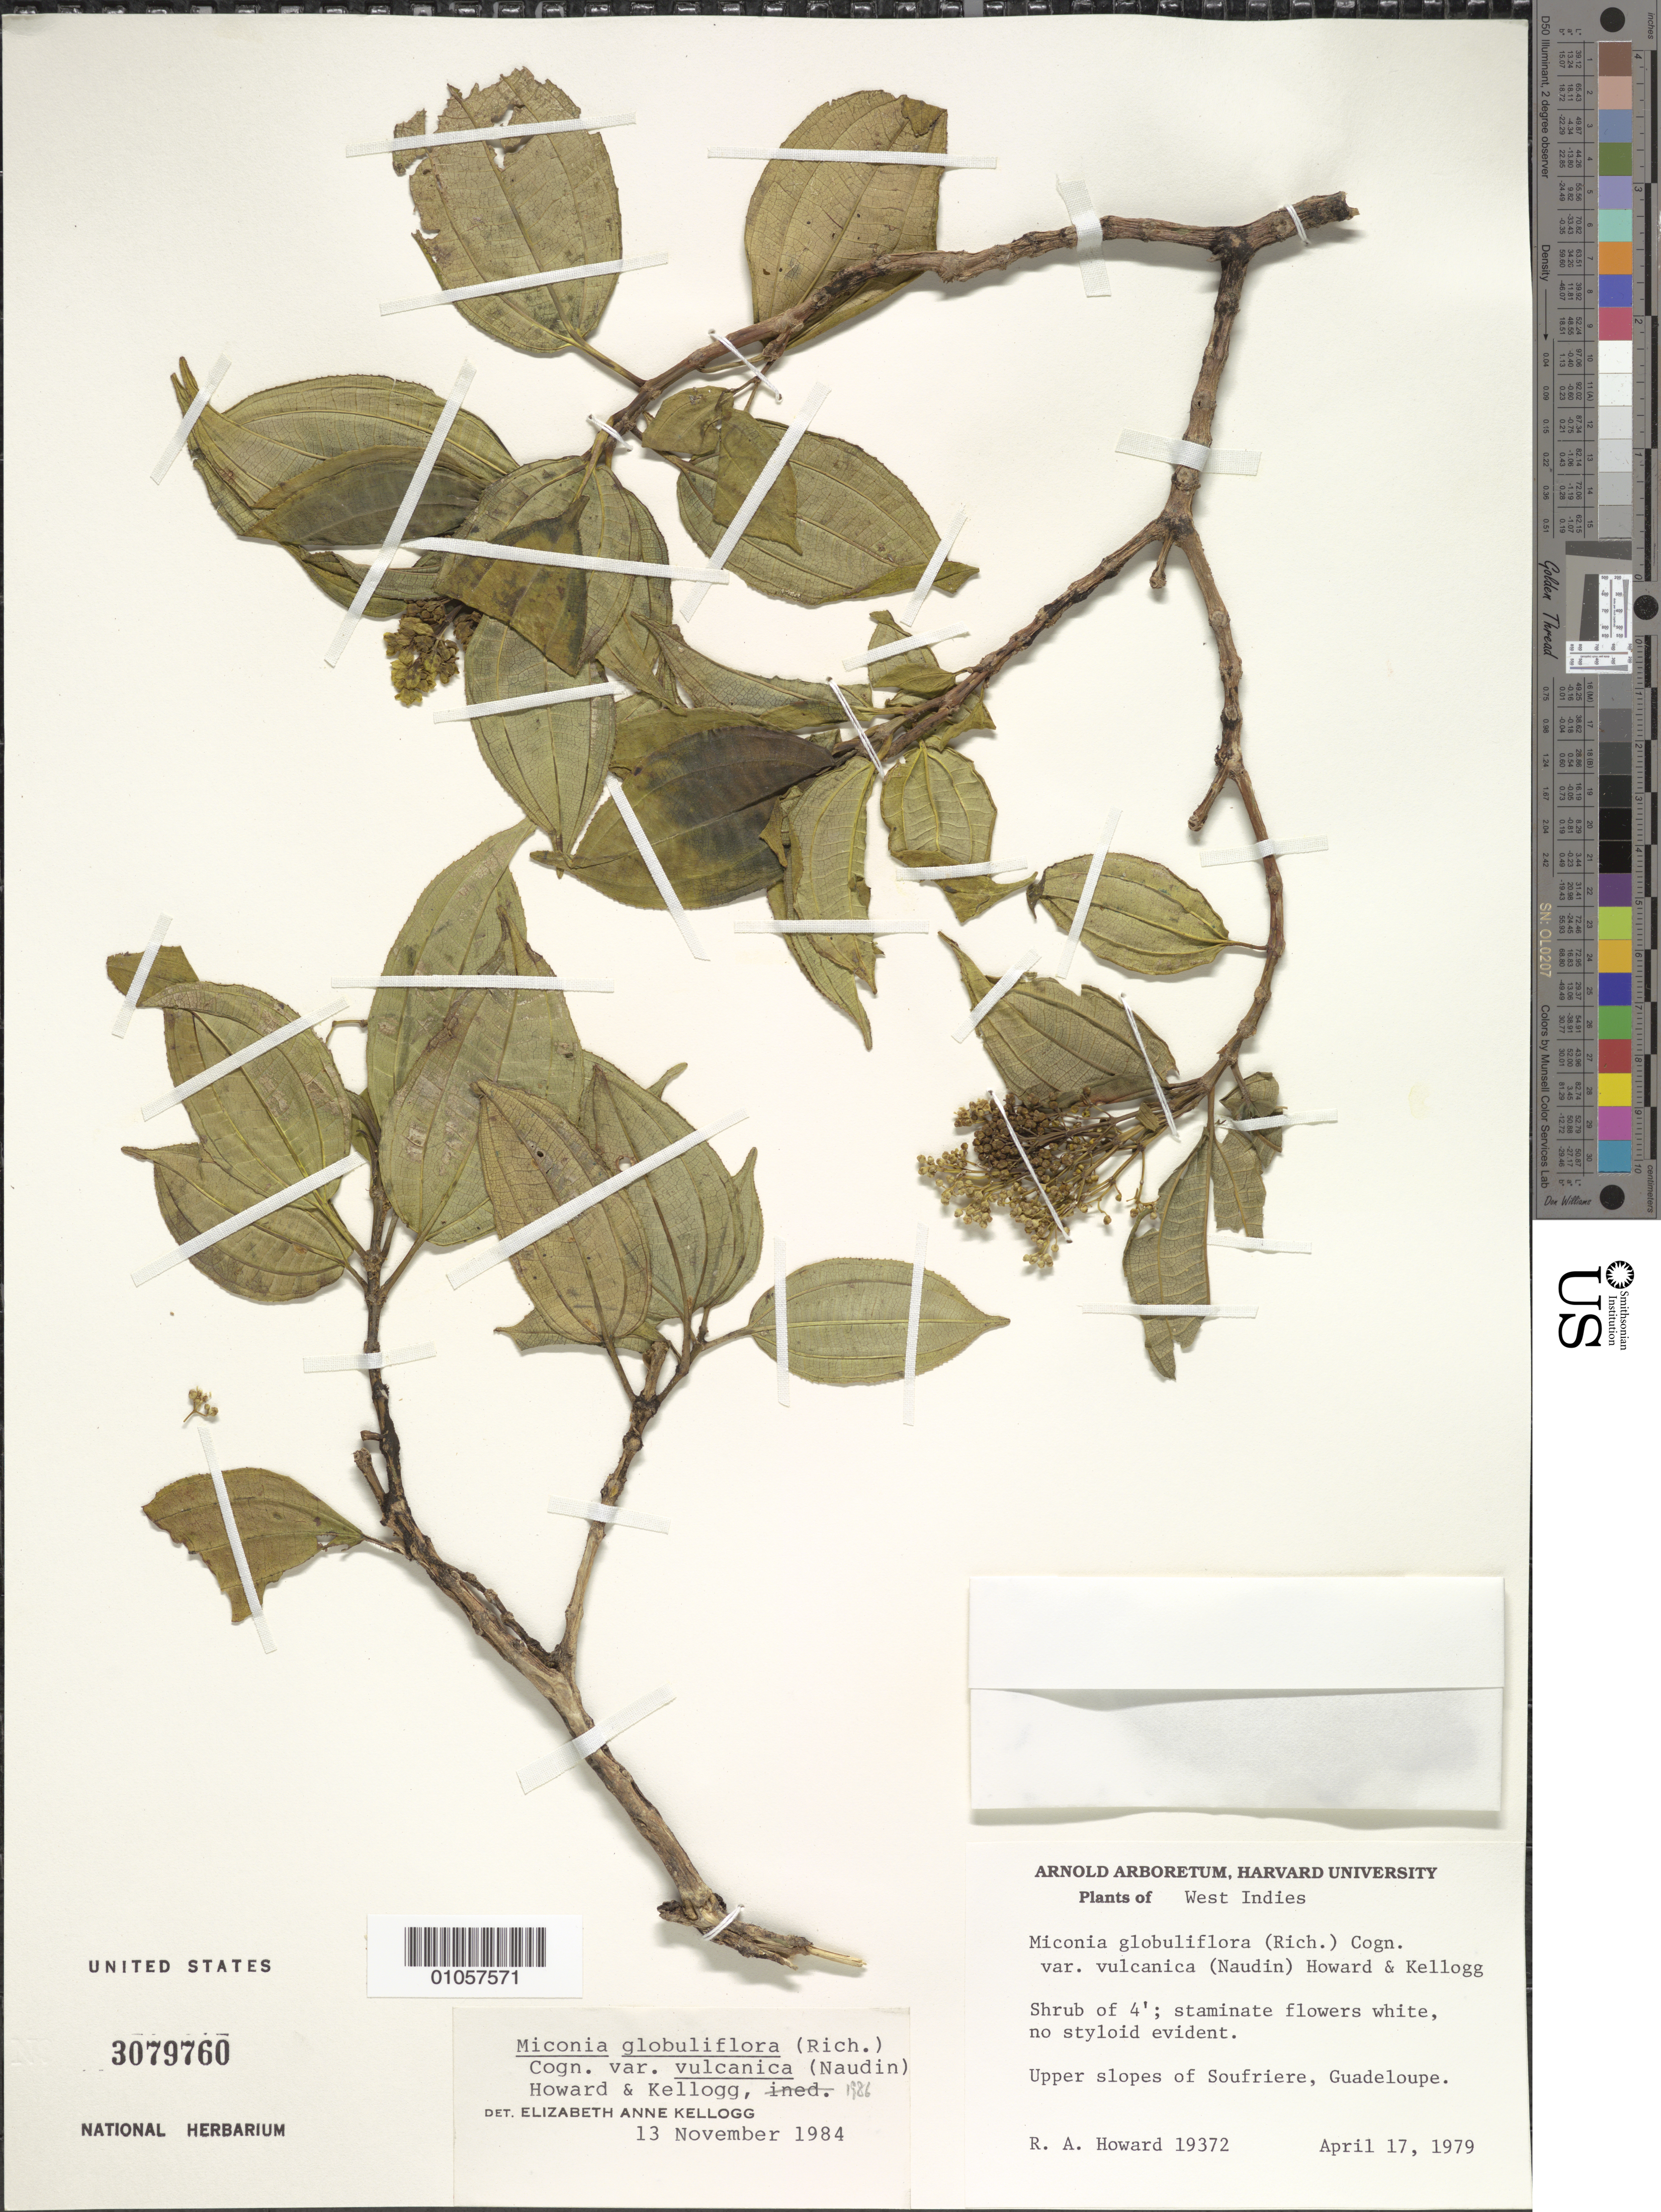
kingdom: Plantae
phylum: Tracheophyta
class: Magnoliopsida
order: Myrtales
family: Melastomataceae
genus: Miconia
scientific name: Miconia globuliflora var. vulcanica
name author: (Naudin) R.A. Howard & E.A. Kellogg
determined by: Kellogg, E. A.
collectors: R. A. Howard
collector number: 19372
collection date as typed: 17 Apr 1979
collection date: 1979-04-17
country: Guadeloupe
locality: Soufriere, upper slopes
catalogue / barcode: US 3079760